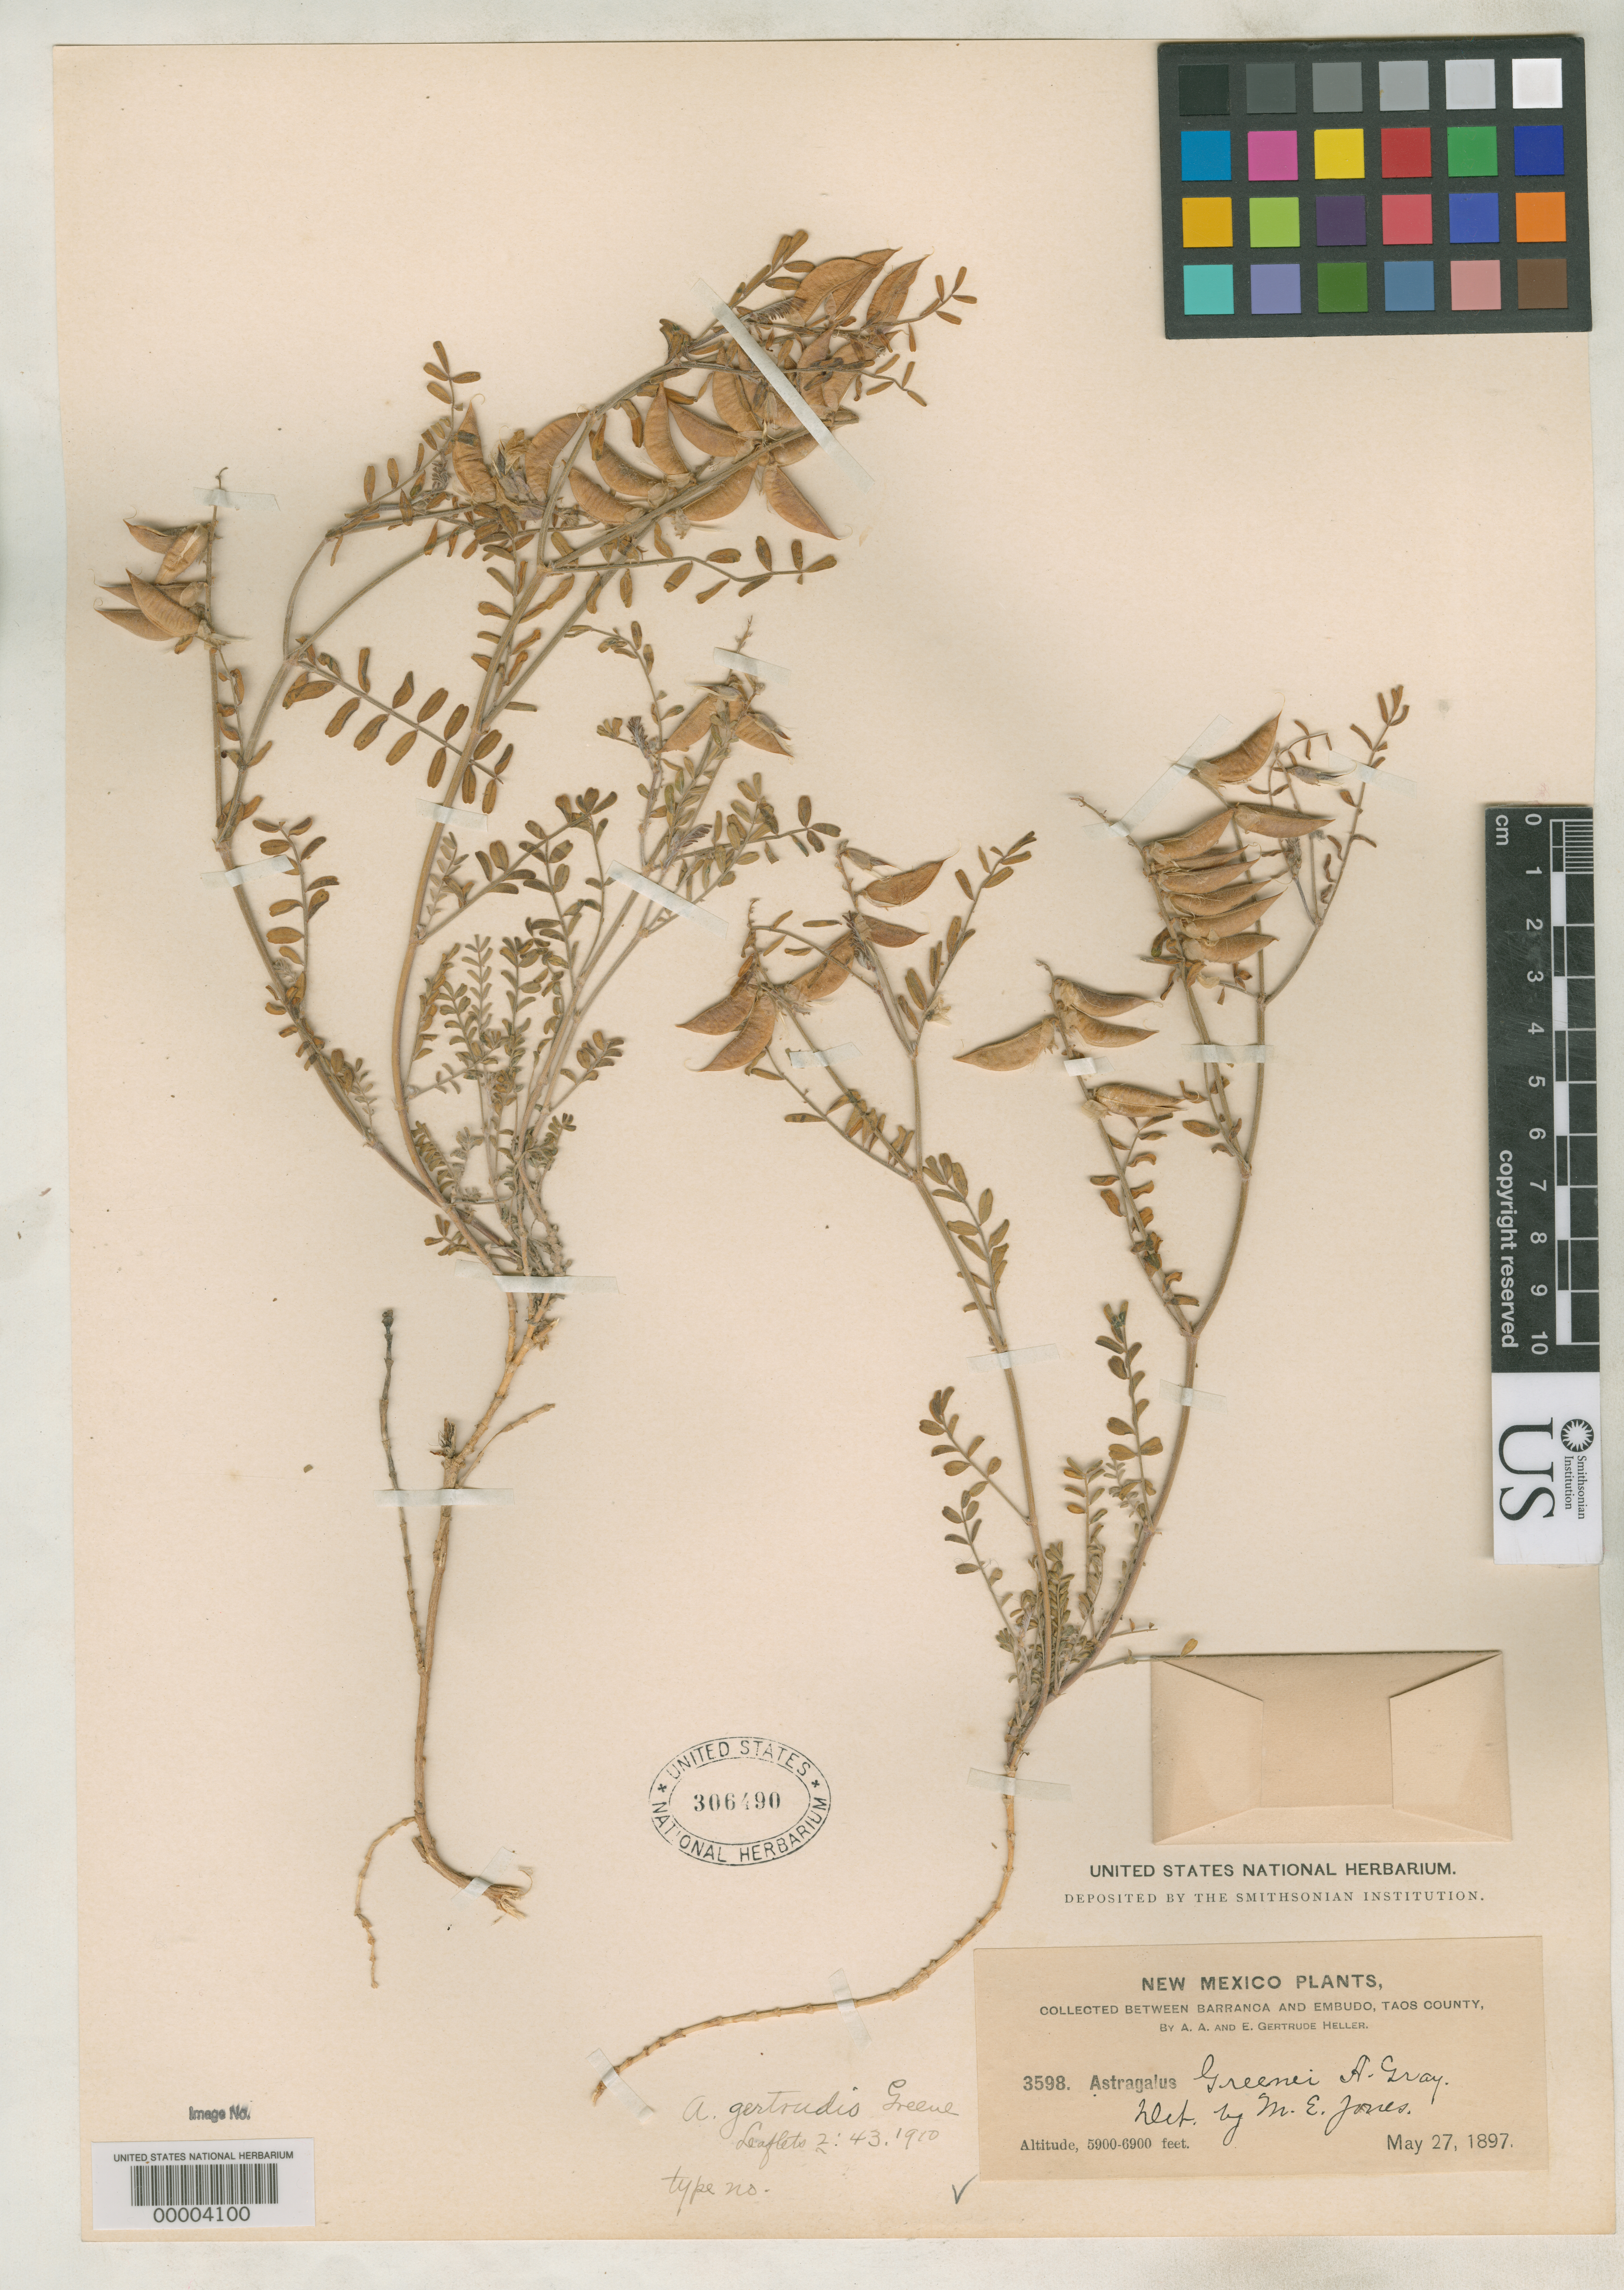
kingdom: Plantae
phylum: Tracheophyta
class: Magnoliopsida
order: Fabales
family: Fabaceae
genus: Astragalus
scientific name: Astragalus gertrudis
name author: Greene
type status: Isotype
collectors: A. A. Heller & E. G. Heller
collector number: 3598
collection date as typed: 27 May 1897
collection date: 1897-05-27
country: United States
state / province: New Mexico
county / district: Taos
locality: Between Barranca and Embudo; alt. 5900-6900 ft.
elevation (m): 1798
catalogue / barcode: US 306490